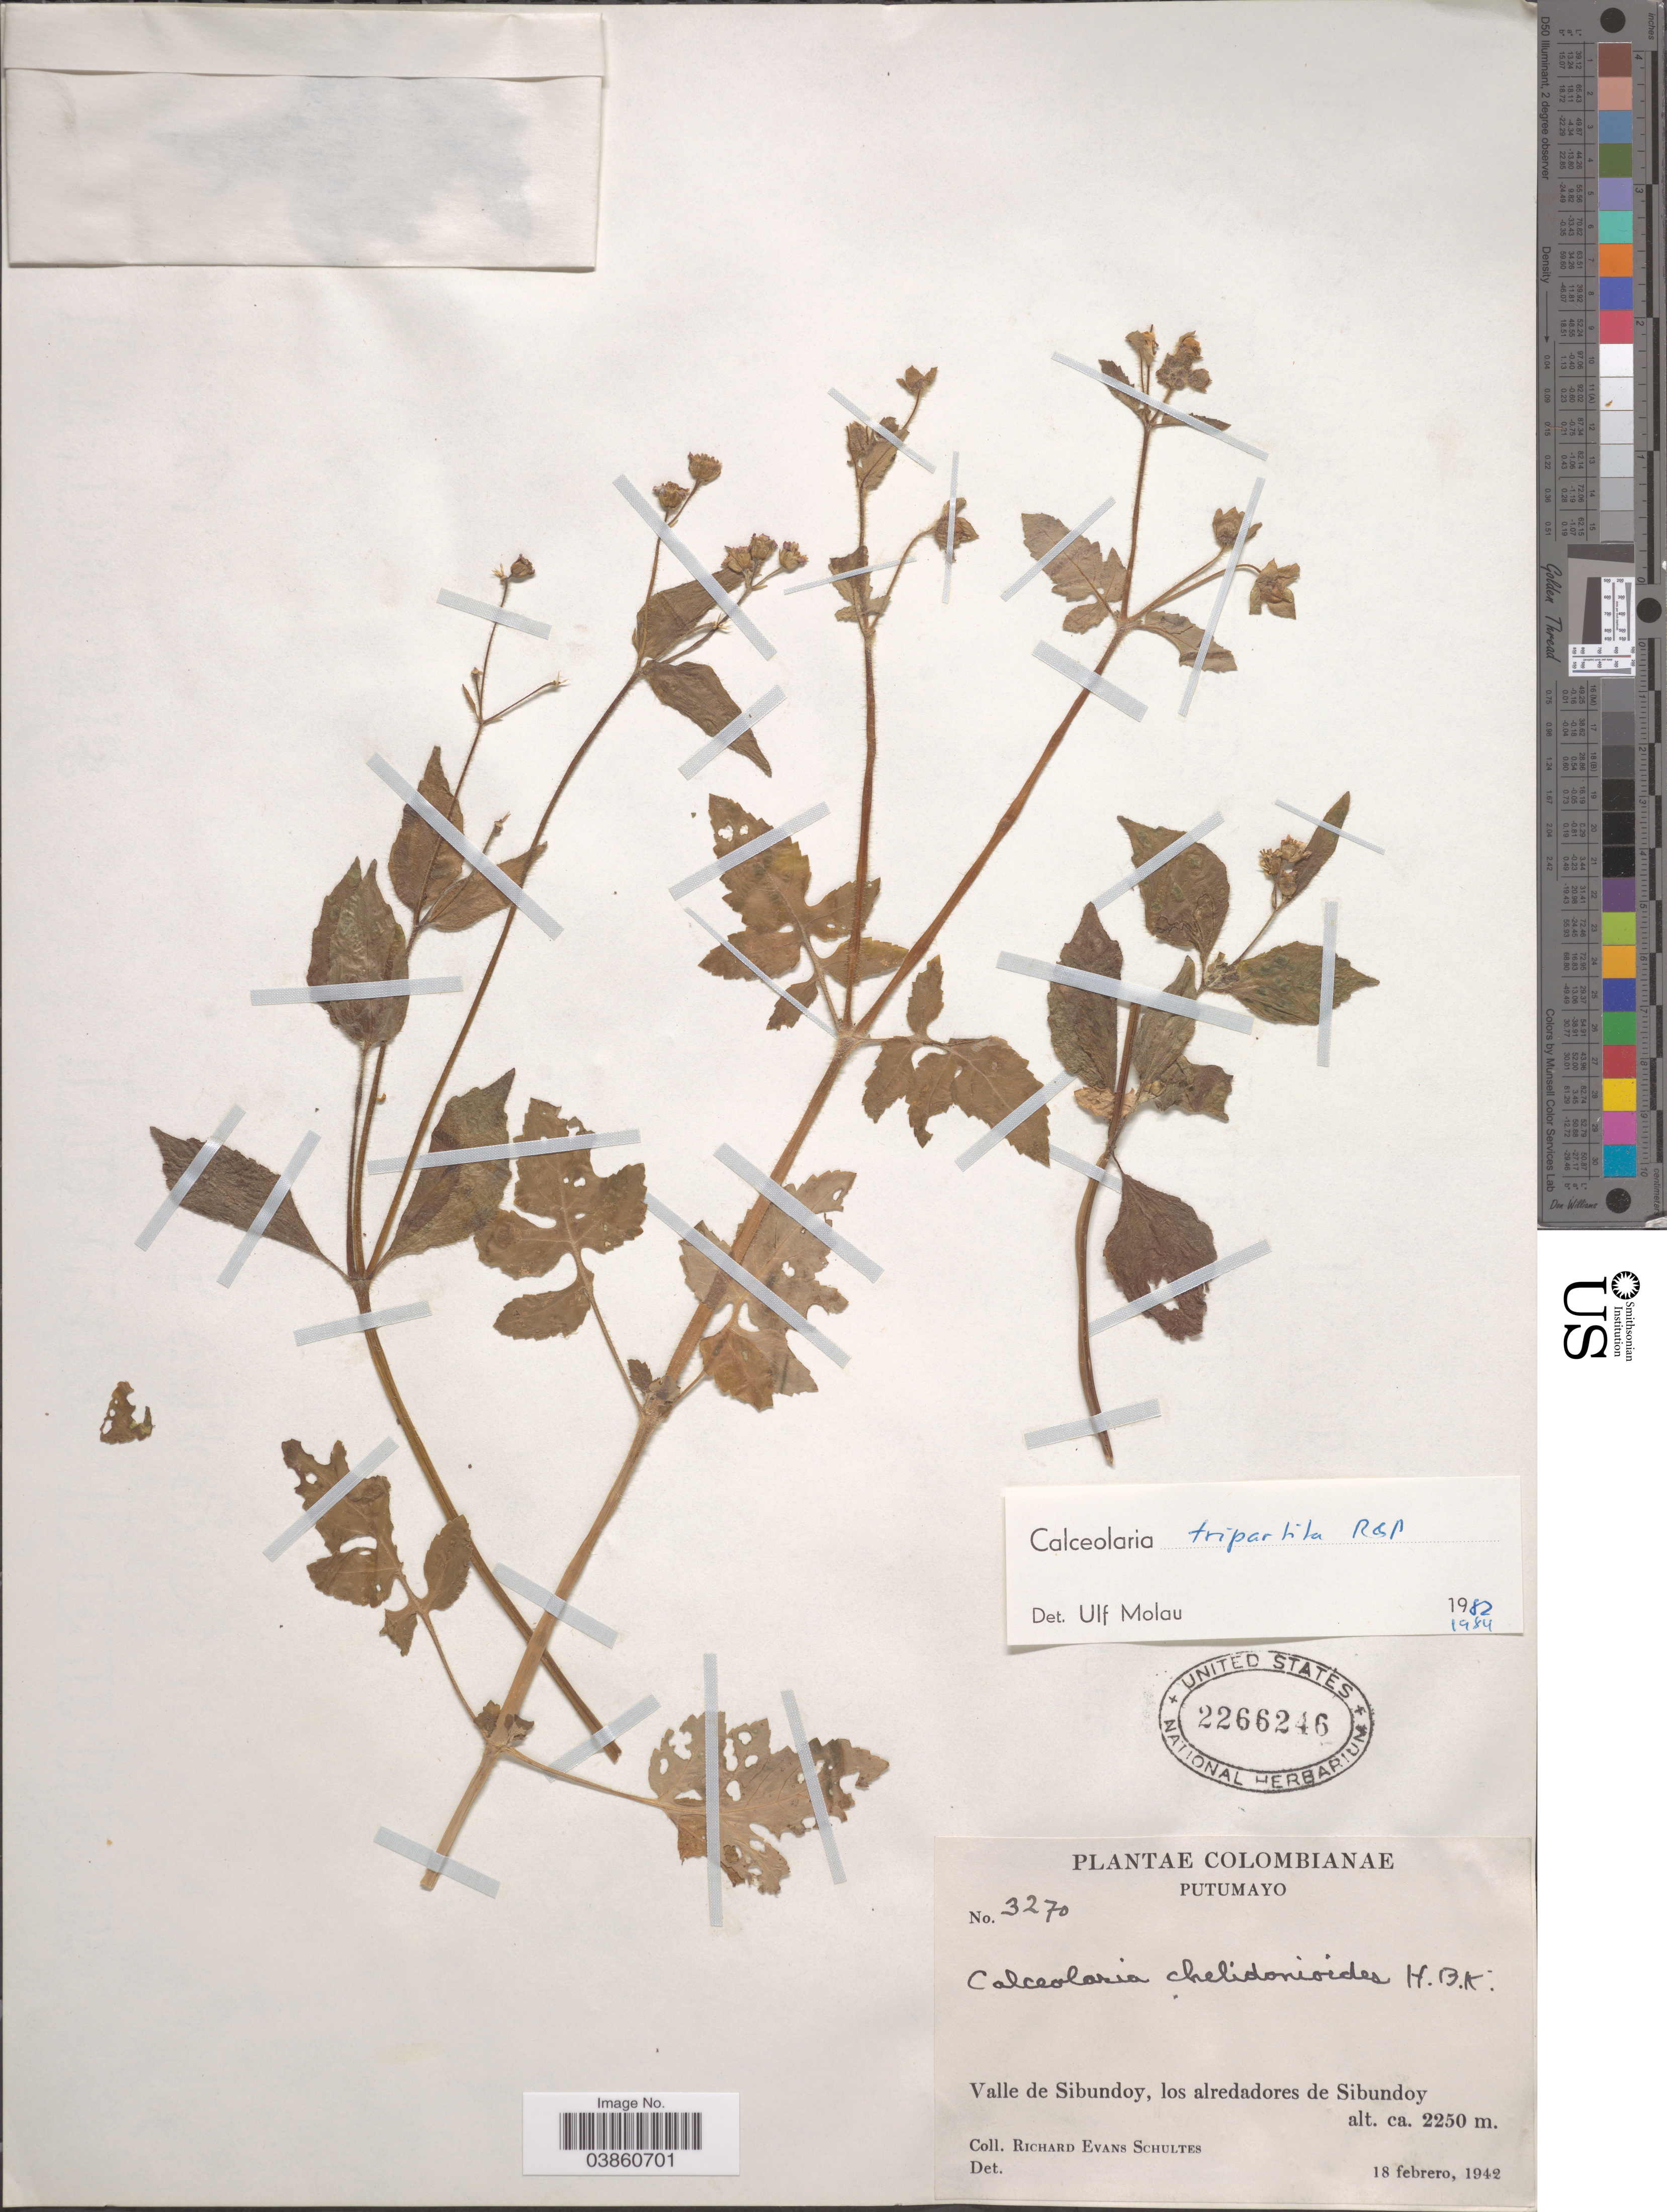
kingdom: Plantae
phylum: Tracheophyta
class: Magnoliopsida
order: Lamiales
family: Calceolariaceae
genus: Calceolaria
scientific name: Calceolaria tripartita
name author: Ruiz & Pav.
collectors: R. E. Schultes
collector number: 3270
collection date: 1942-02-18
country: Colombia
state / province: Putumayo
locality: Valle de Sibundoy, los alrededores de Sibundoy.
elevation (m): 2250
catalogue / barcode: US 2266246